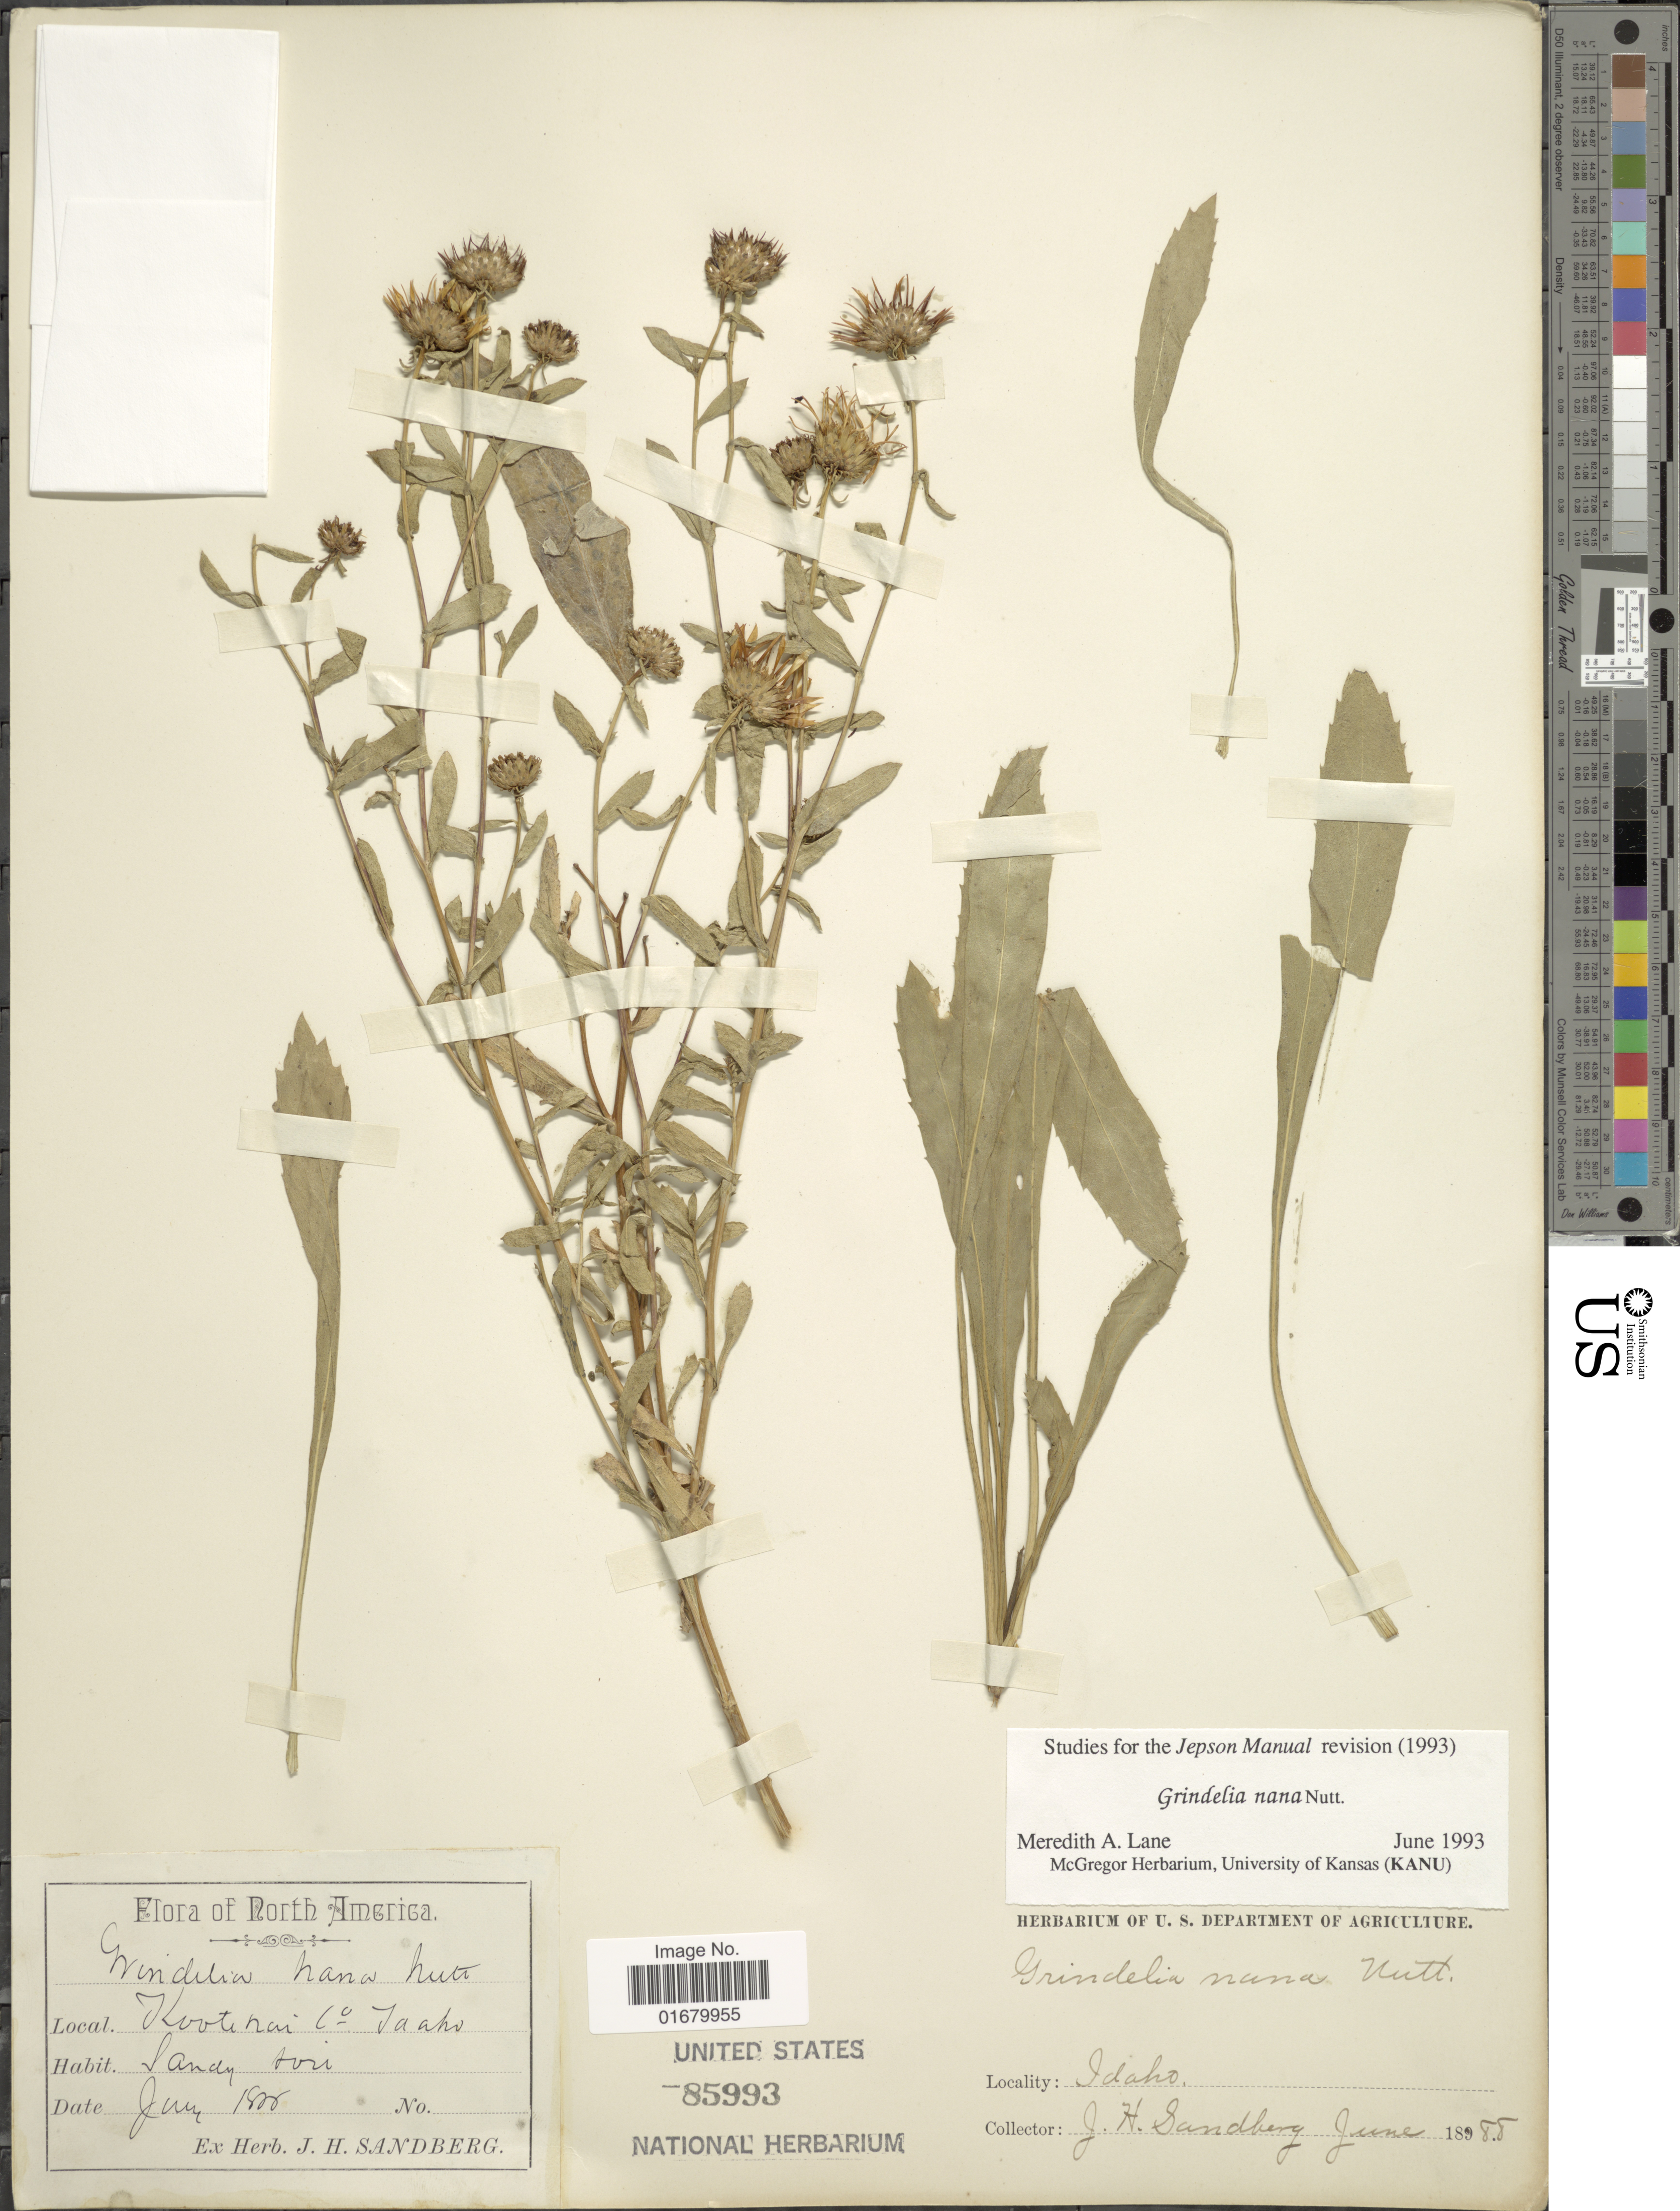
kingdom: Plantae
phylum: Tracheophyta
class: Magnoliopsida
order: Asterales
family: Asteraceae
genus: Grindelia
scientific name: Grindelia nana var. nana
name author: Nutt.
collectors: J. H. Sandberg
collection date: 1888-06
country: United States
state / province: Idaho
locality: Kootenai Co.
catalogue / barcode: US 85993